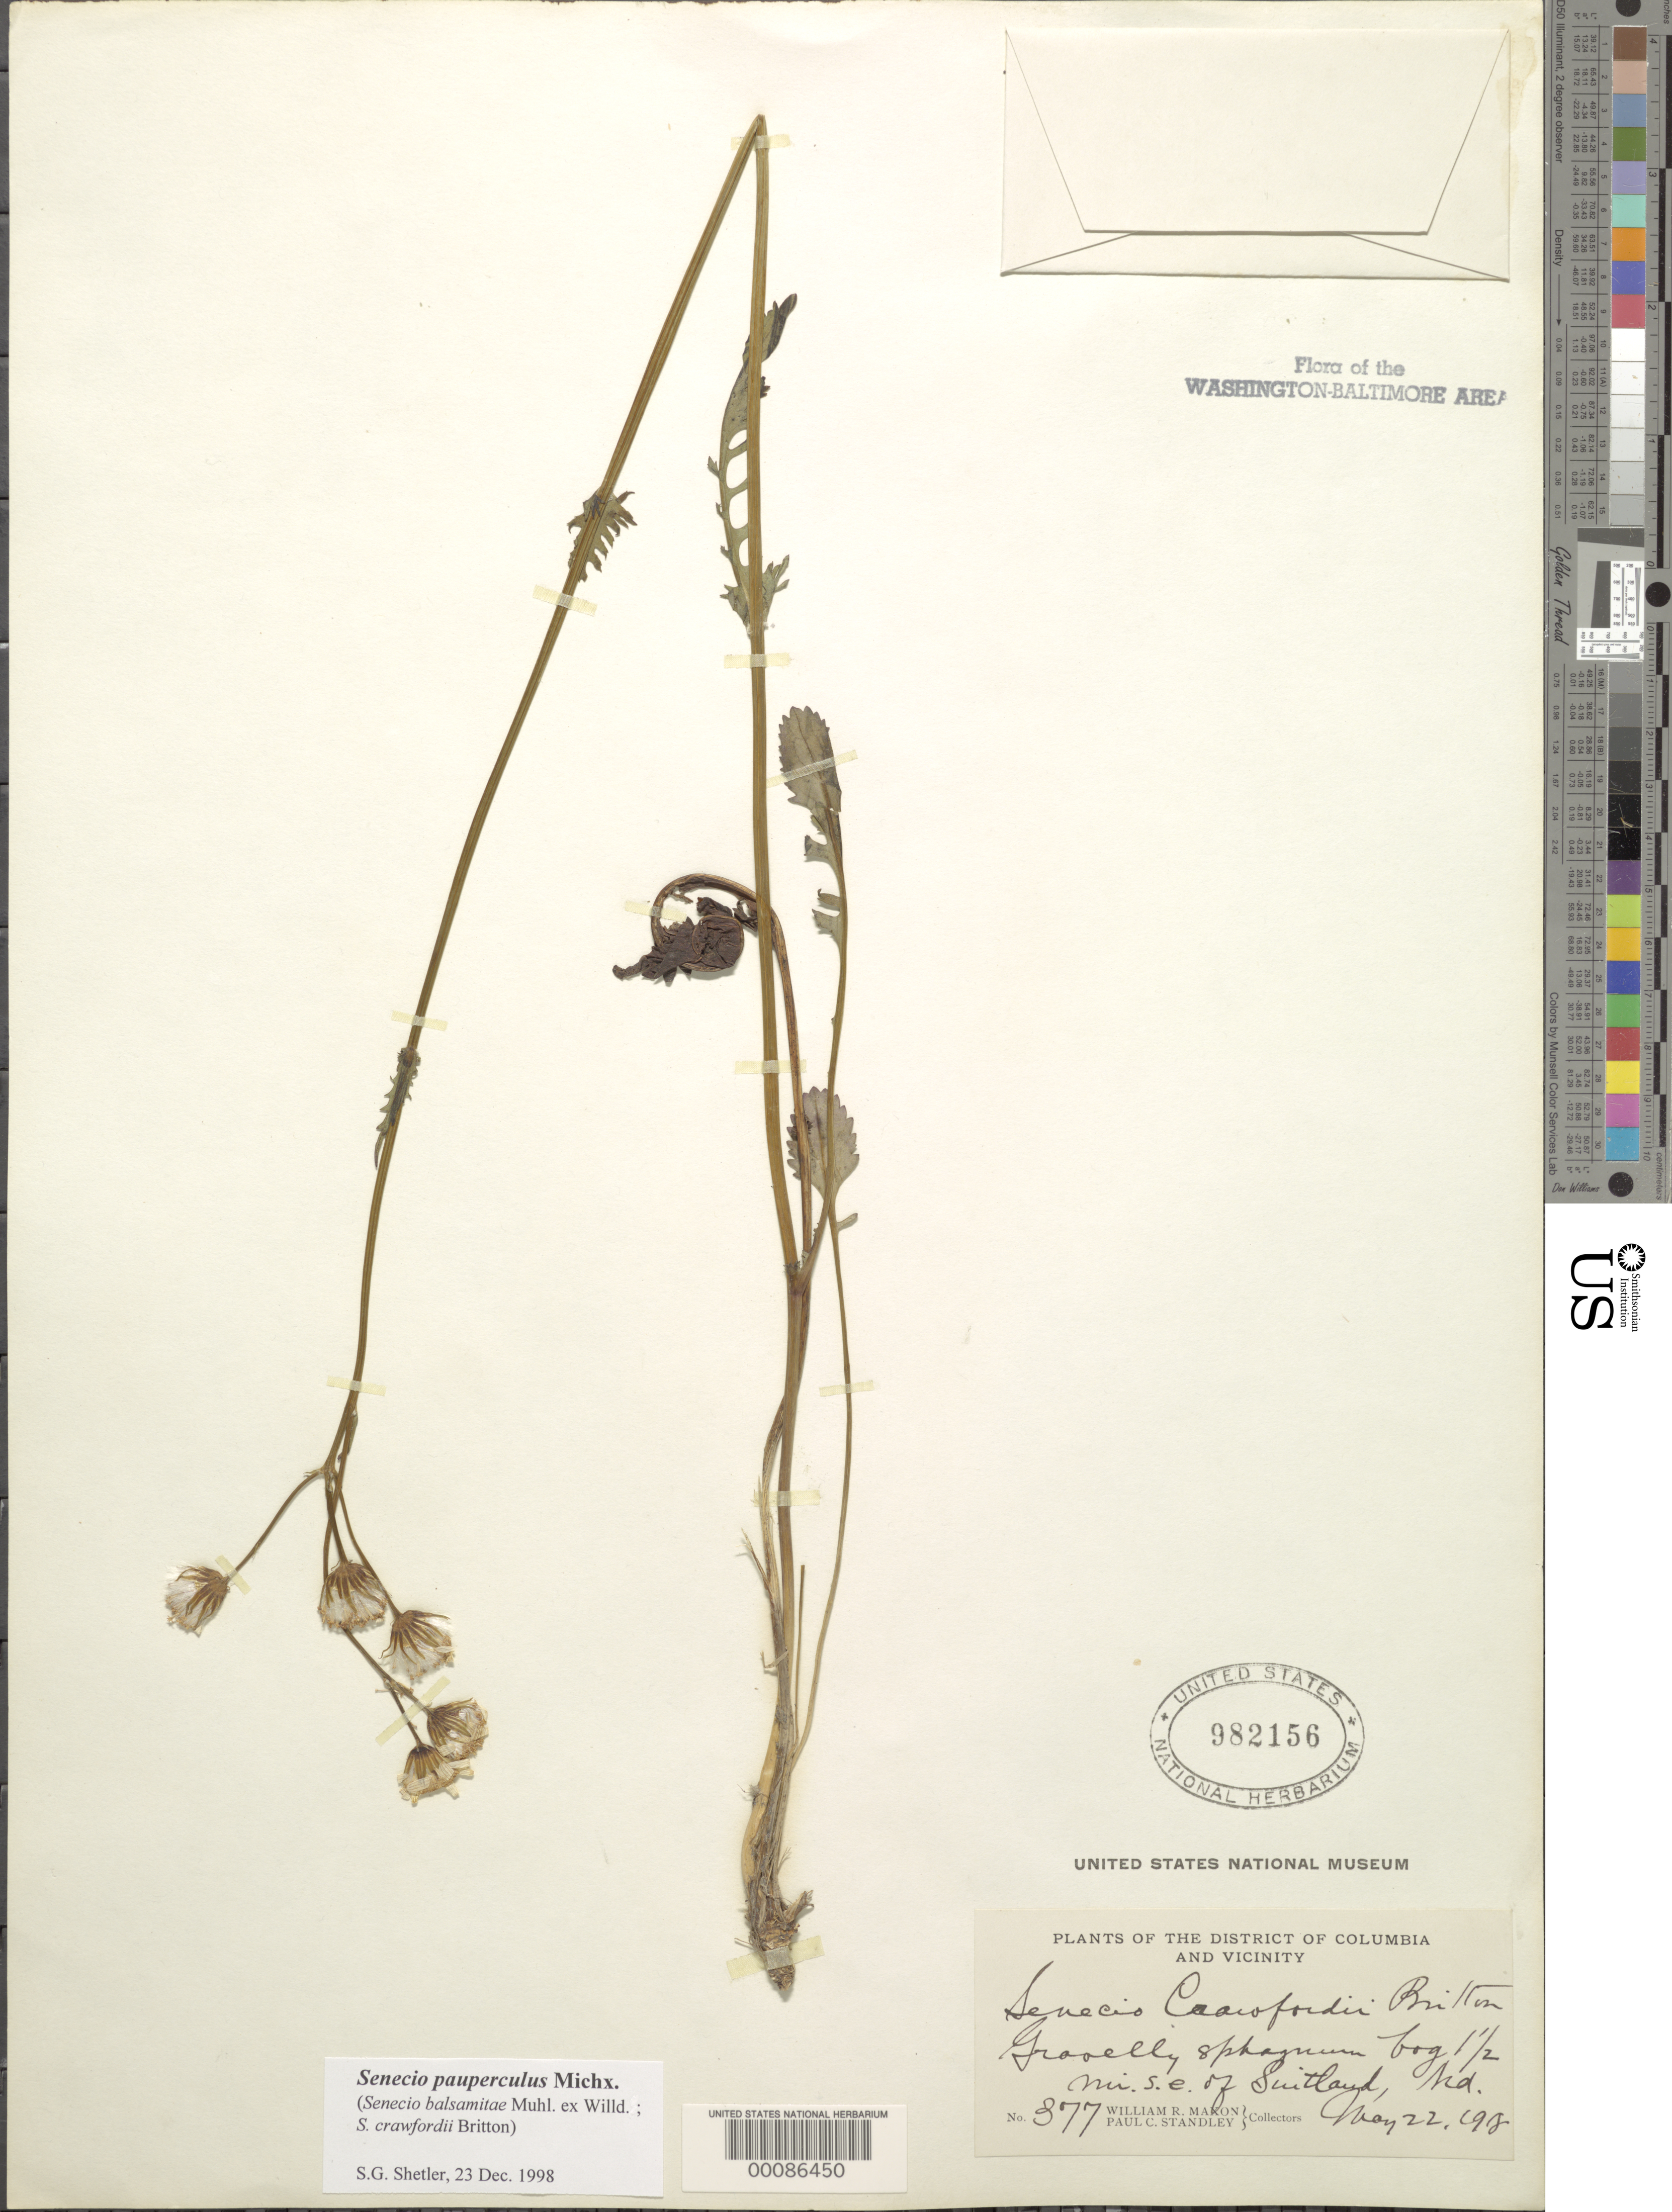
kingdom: Plantae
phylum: Tracheophyta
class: Magnoliopsida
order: Asterales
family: Asteraceae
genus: Packera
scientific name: Packera paupercula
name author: (Michx.) Á. Löve & D. Löve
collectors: W. R. Maxon & P. C. Standley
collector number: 377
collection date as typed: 22 May 1918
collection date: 1918-05-22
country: United States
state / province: Maryland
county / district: Prince George's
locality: SE of Suitland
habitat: Bog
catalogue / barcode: US 982156